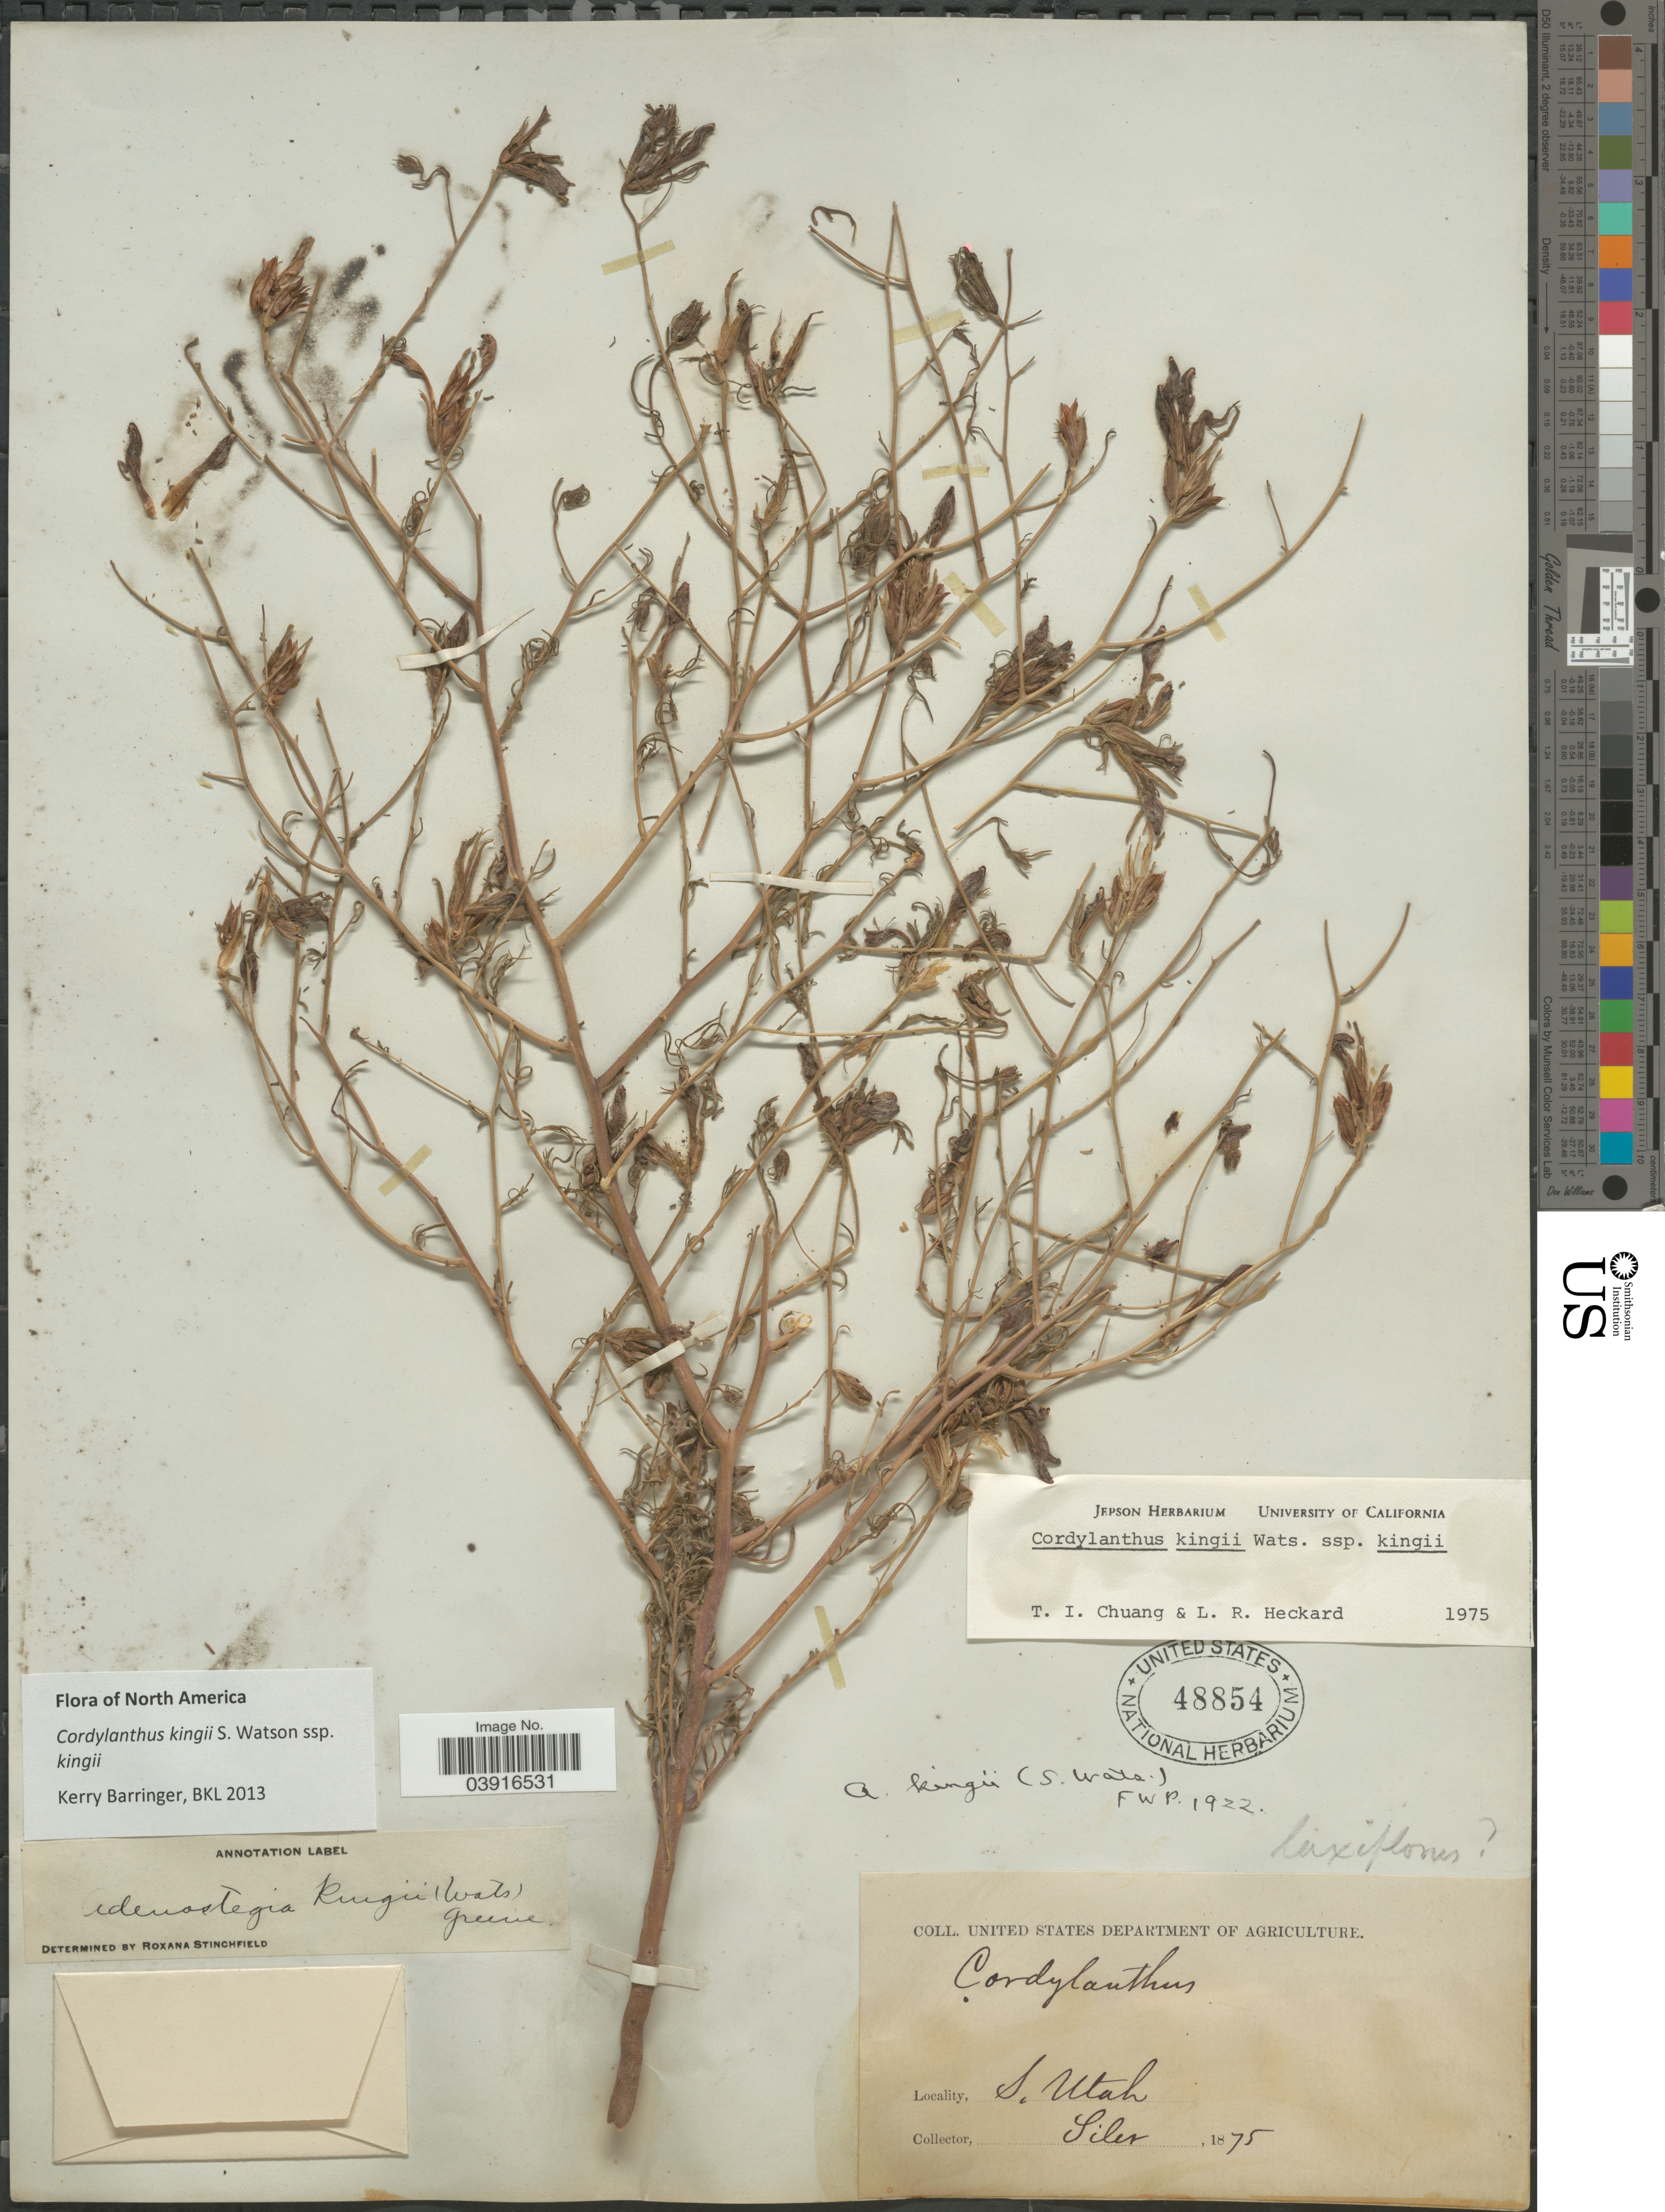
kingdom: Plantae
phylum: Tracheophyta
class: Magnoliopsida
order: Lamiales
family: Orobanchaceae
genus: Cordylanthus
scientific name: Cordylanthus kingii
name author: S. Watson in C. King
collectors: Siler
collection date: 1875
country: United States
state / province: Utah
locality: S. Utah.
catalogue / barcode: US 48854